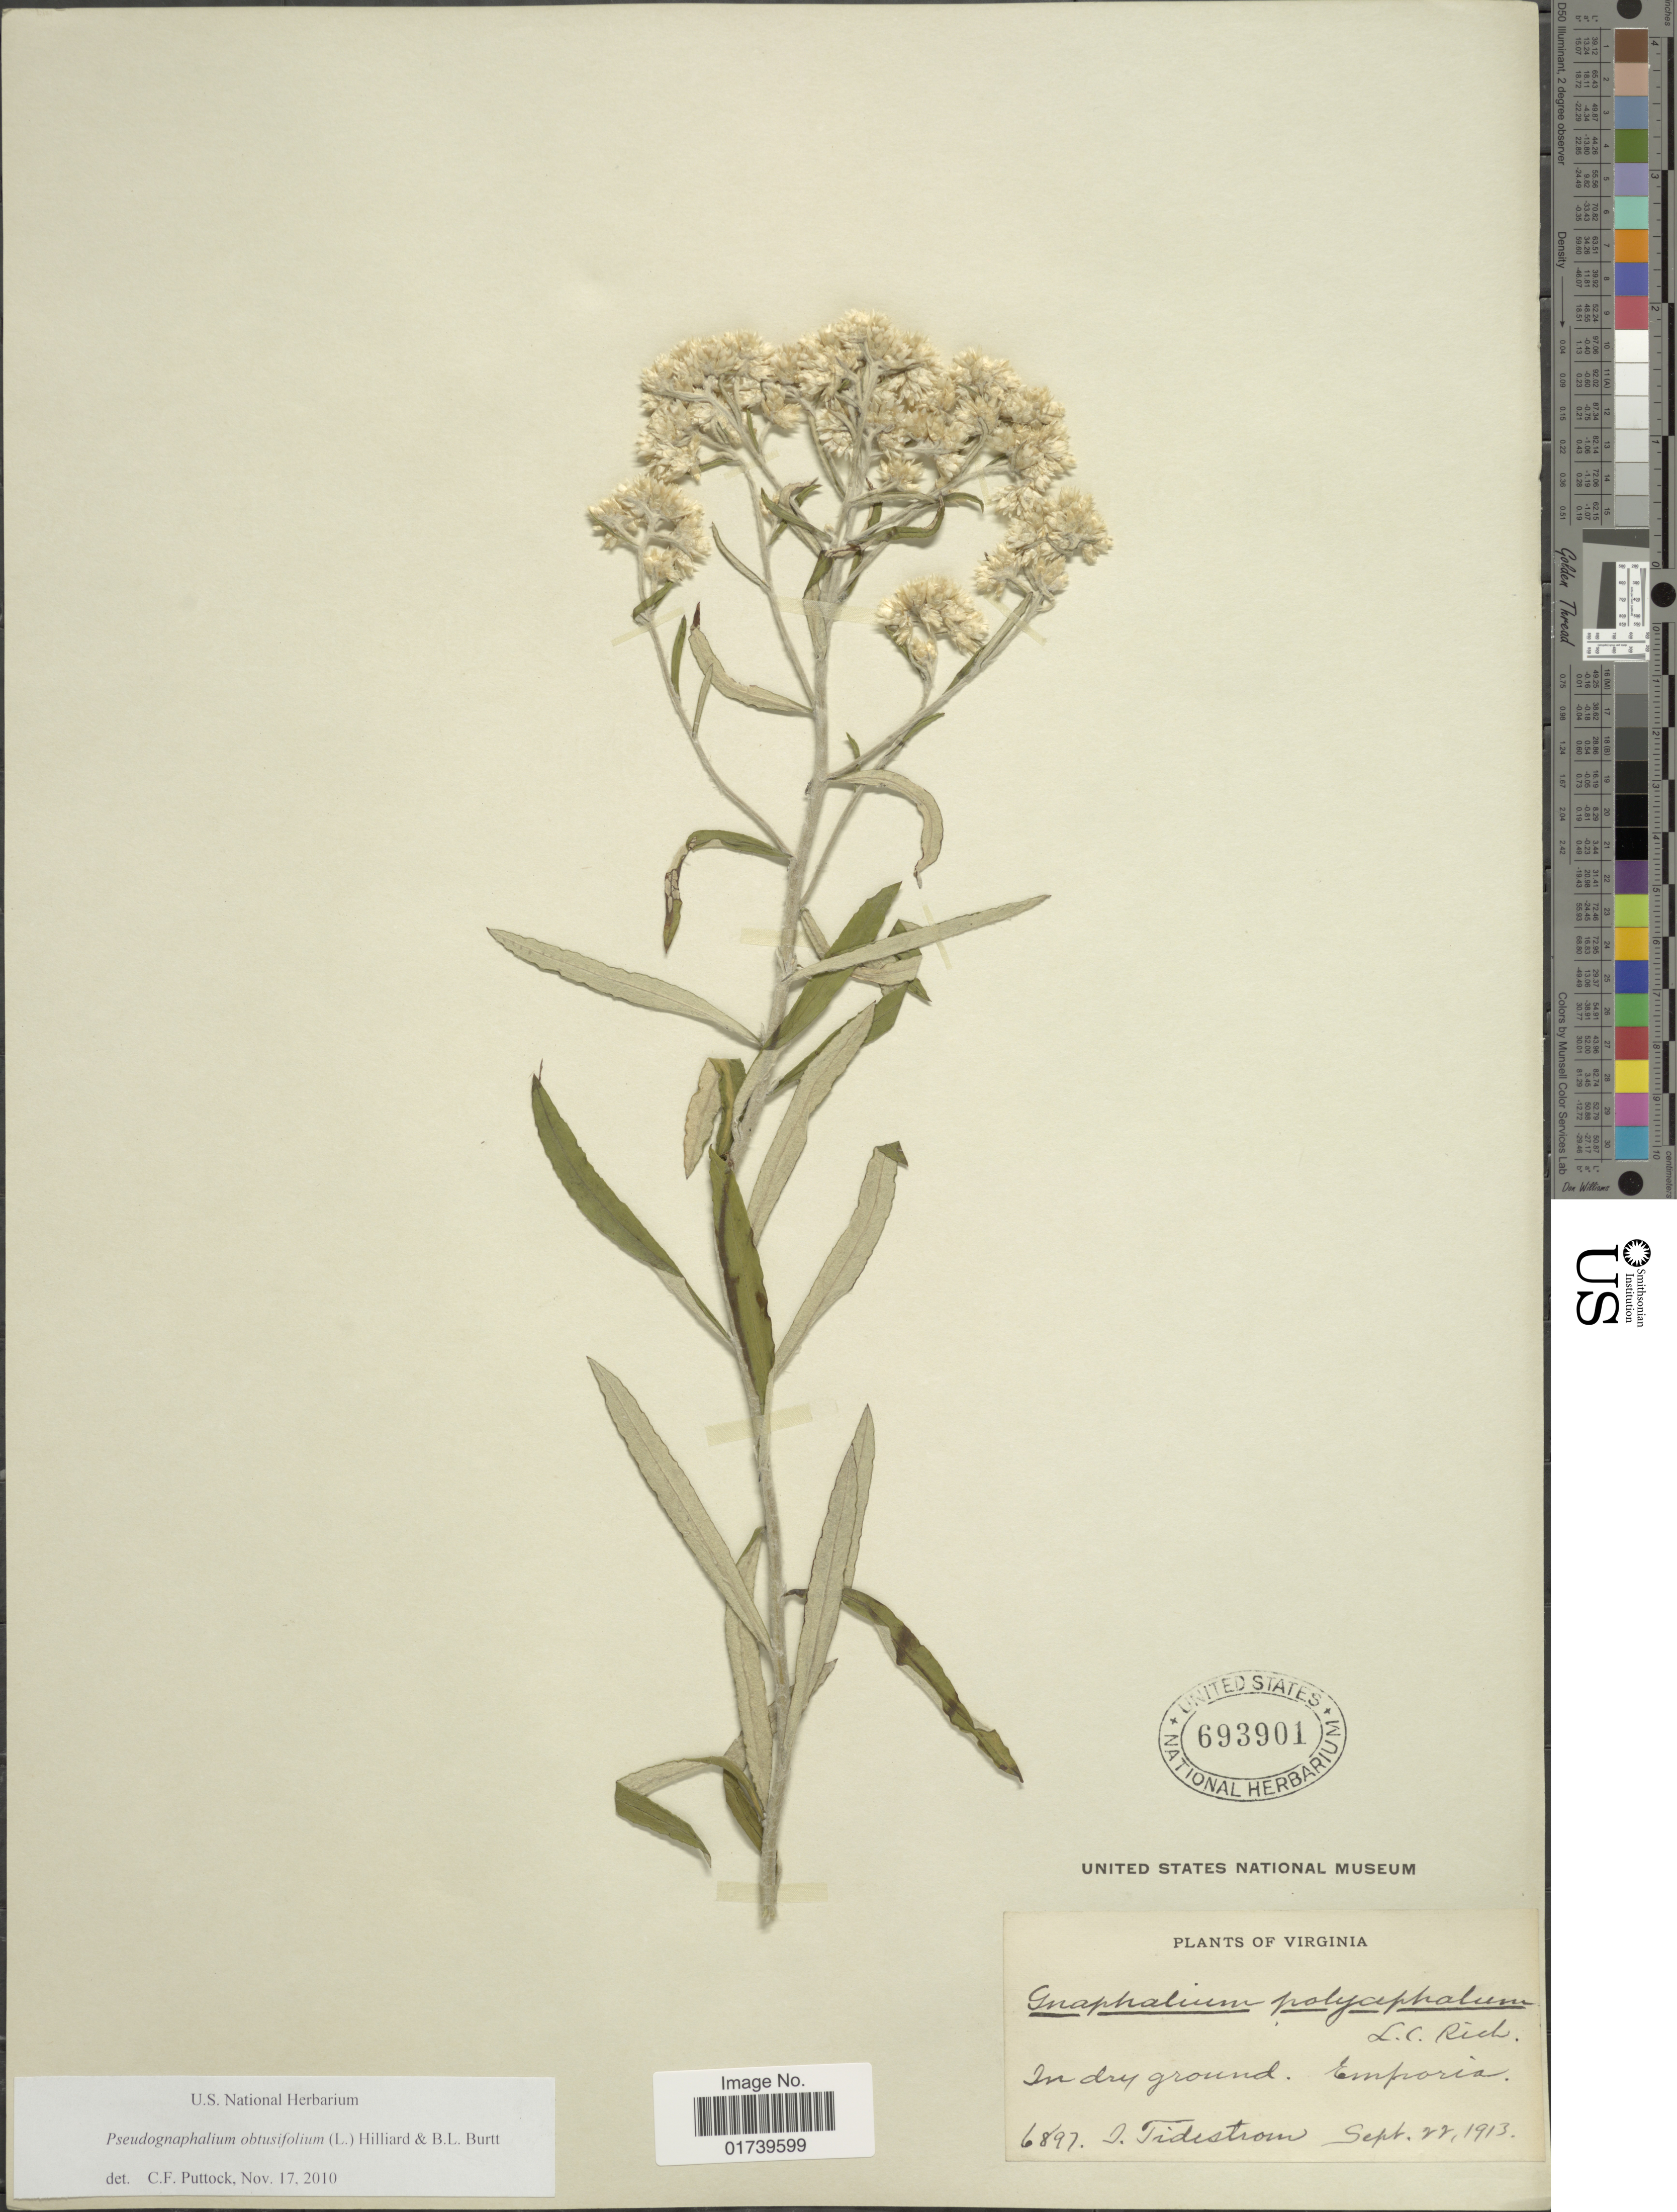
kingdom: Plantae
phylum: Tracheophyta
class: Magnoliopsida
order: Asterales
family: Asteraceae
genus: Pseudognaphalium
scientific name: Pseudognaphalium obtusifolium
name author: (L.) Hilliard & B.L. Burtt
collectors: I. F. Tidestrom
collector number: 6897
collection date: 1913-09-22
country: United States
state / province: Virginia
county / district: City of Emporia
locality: Emporia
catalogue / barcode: US 693901